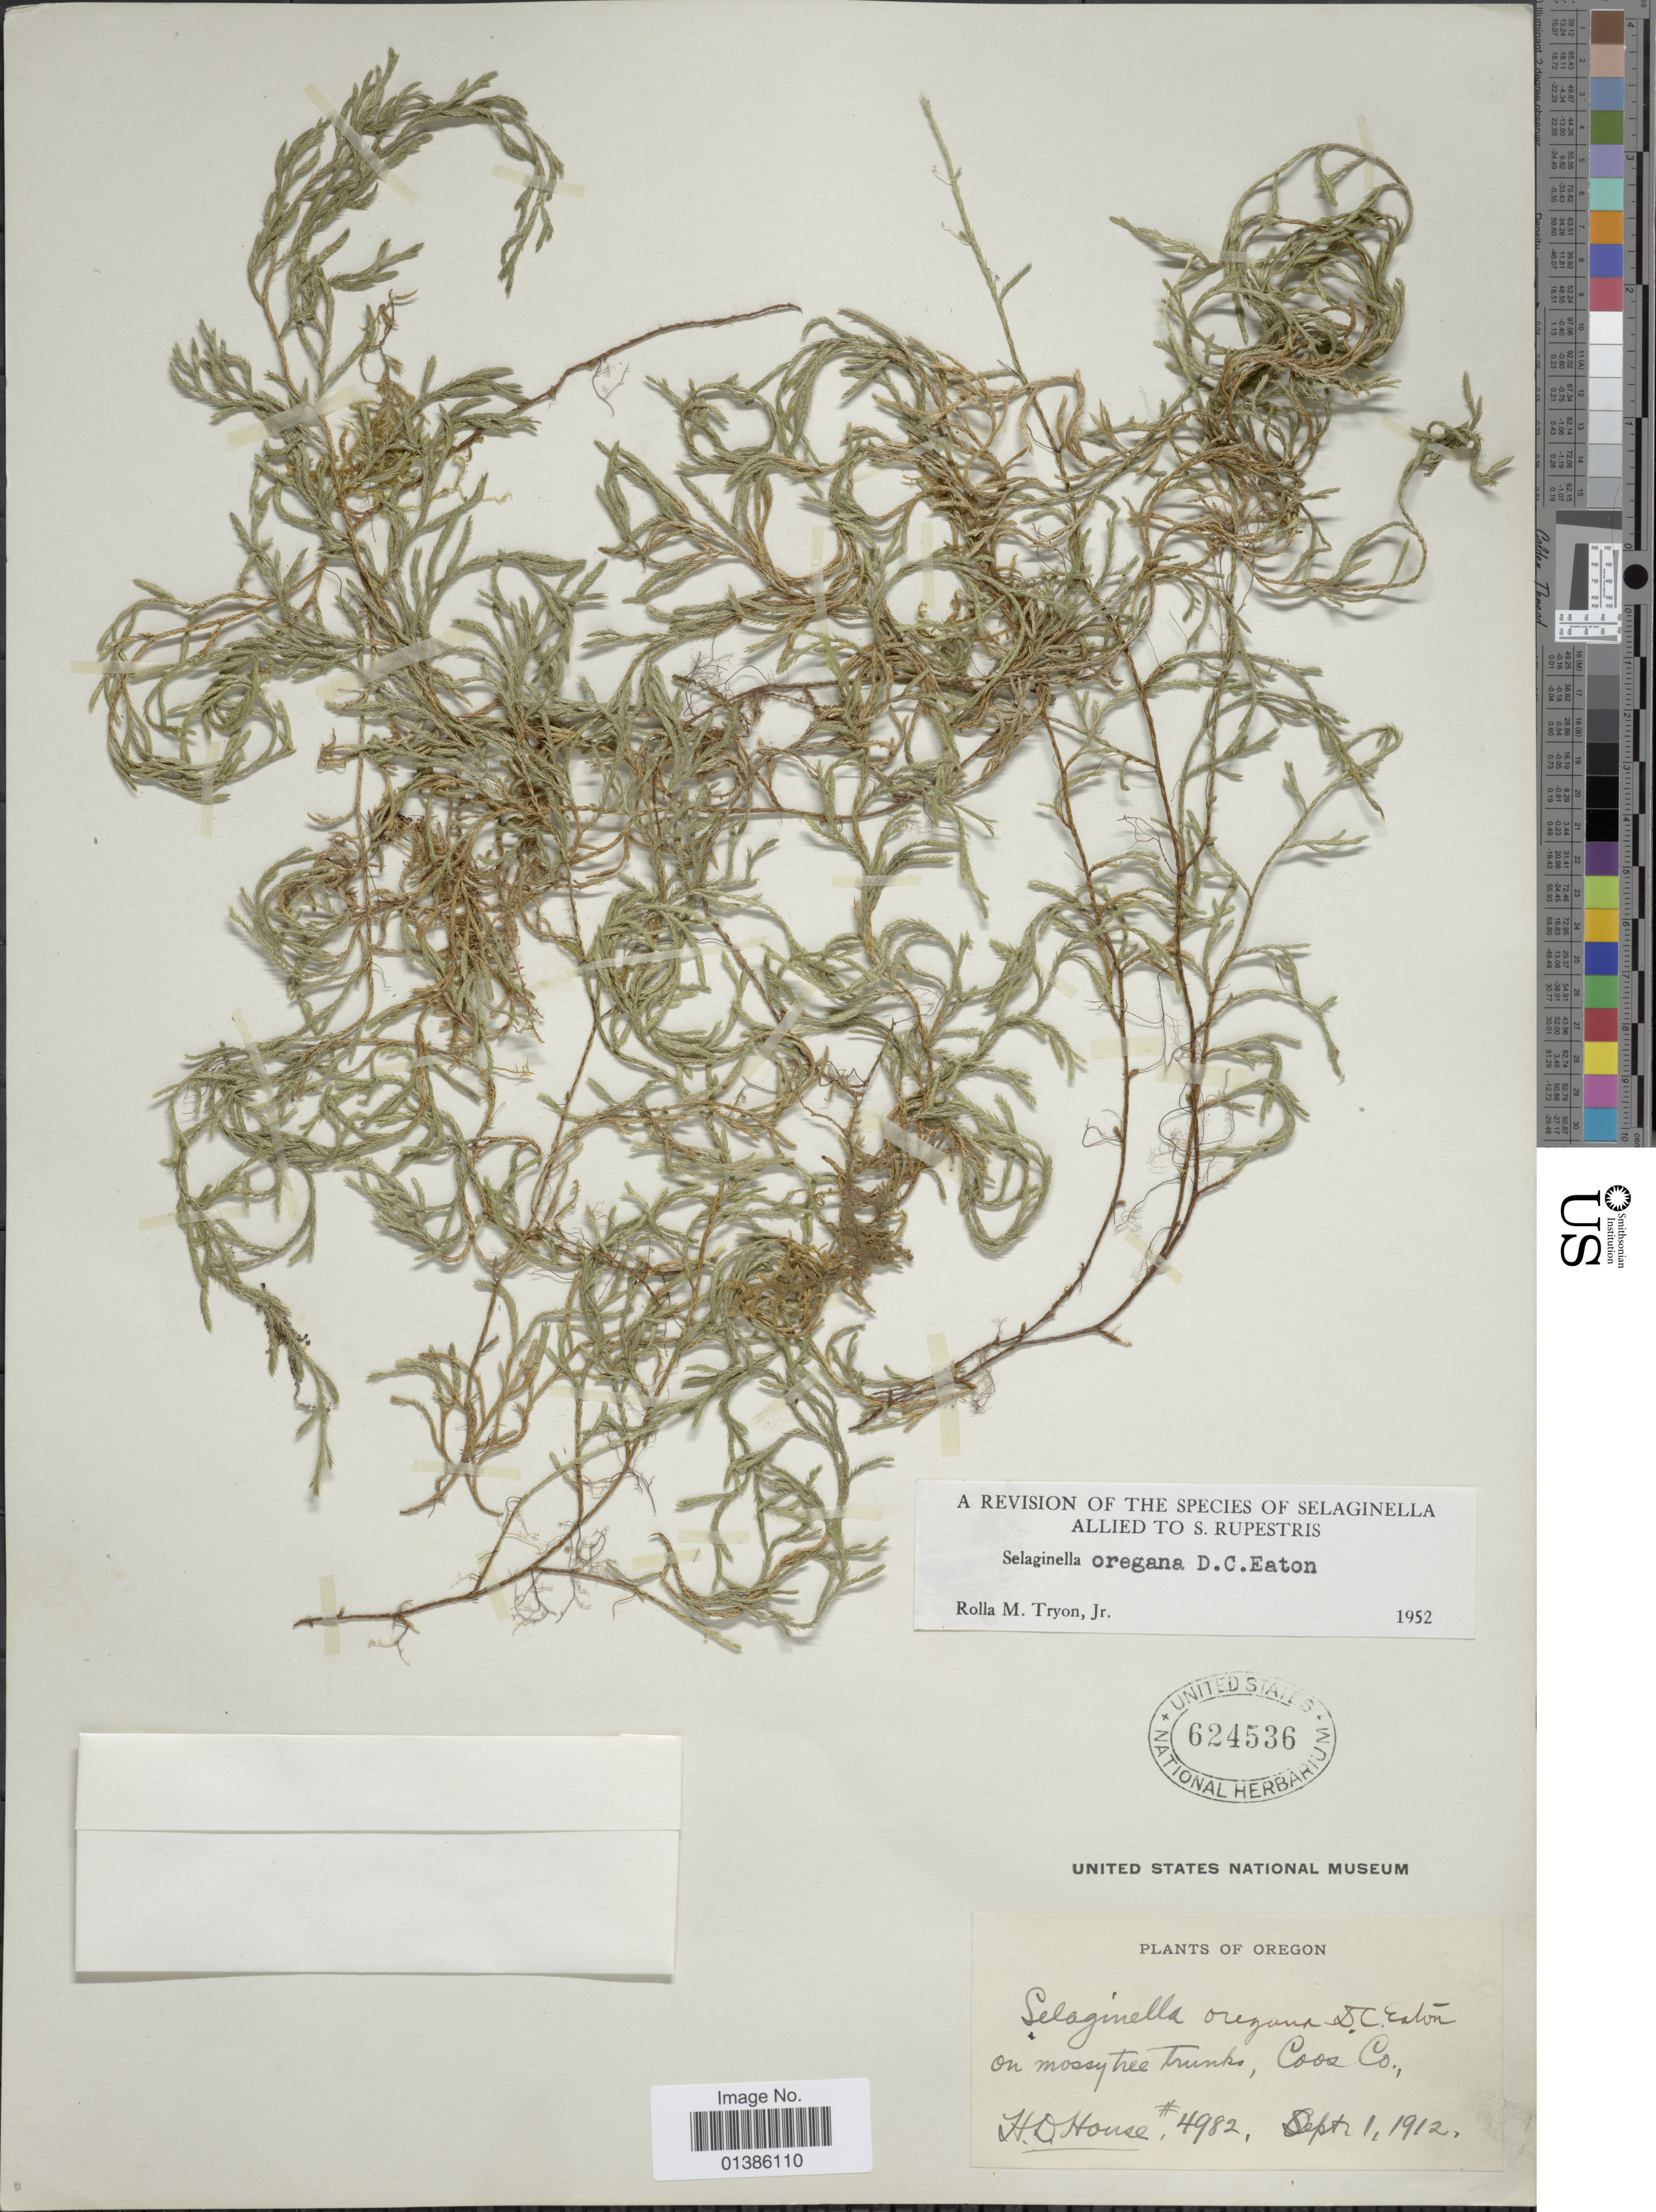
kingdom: Plantae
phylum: Tracheophyta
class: Lycopodiopsida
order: Selaginellales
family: Selaginellaceae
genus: Selaginella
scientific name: Selaginella oregana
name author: D.C. Eaton ex S. Watson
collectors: H. D. House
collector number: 4982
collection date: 1912-09-01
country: United States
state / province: Oregon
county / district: Coos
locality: Coos Co.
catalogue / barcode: US 624536